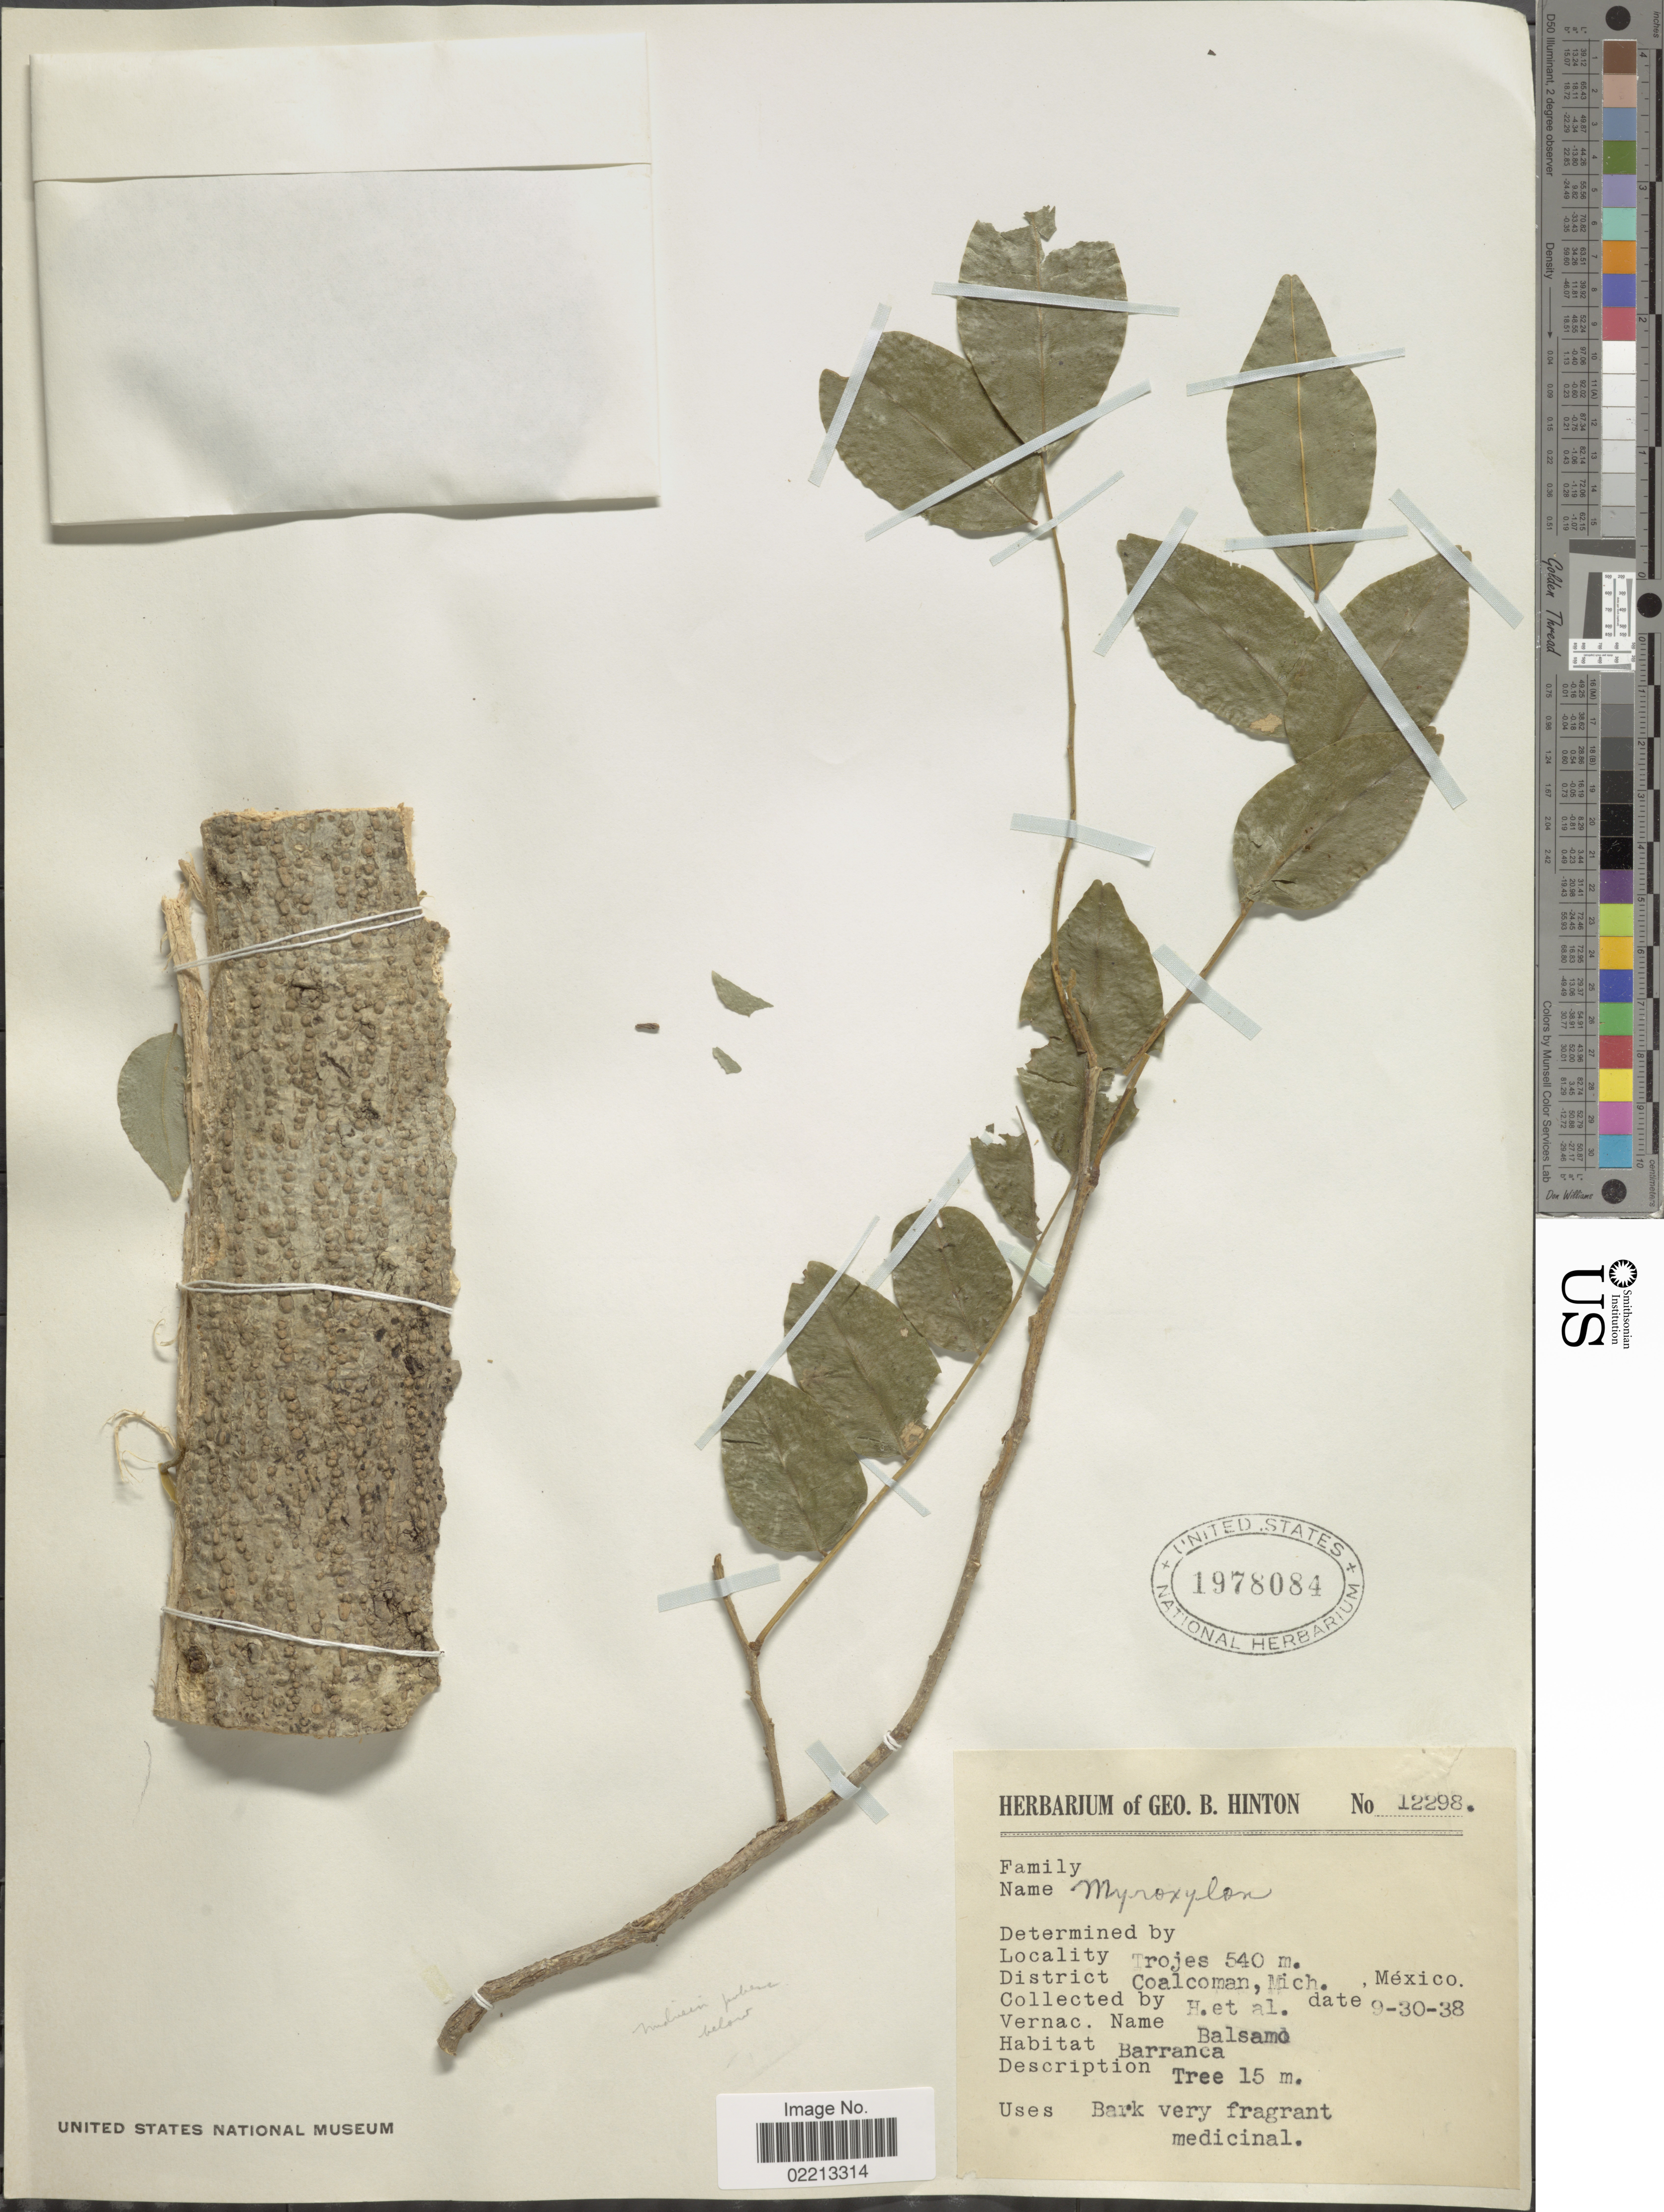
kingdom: Plantae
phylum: Tracheophyta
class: Magnoliopsida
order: Fabales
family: Fabaceae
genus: Myroxylon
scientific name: Myroxylon balsamum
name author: (L.) Harms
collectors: G. B. Hinton & et al.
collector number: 12298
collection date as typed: Transcribed d/m/y: 30/9/38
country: Mexico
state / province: Michoacán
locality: Trojes, Coalcoman, Mich.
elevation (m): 540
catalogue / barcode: US 1978084